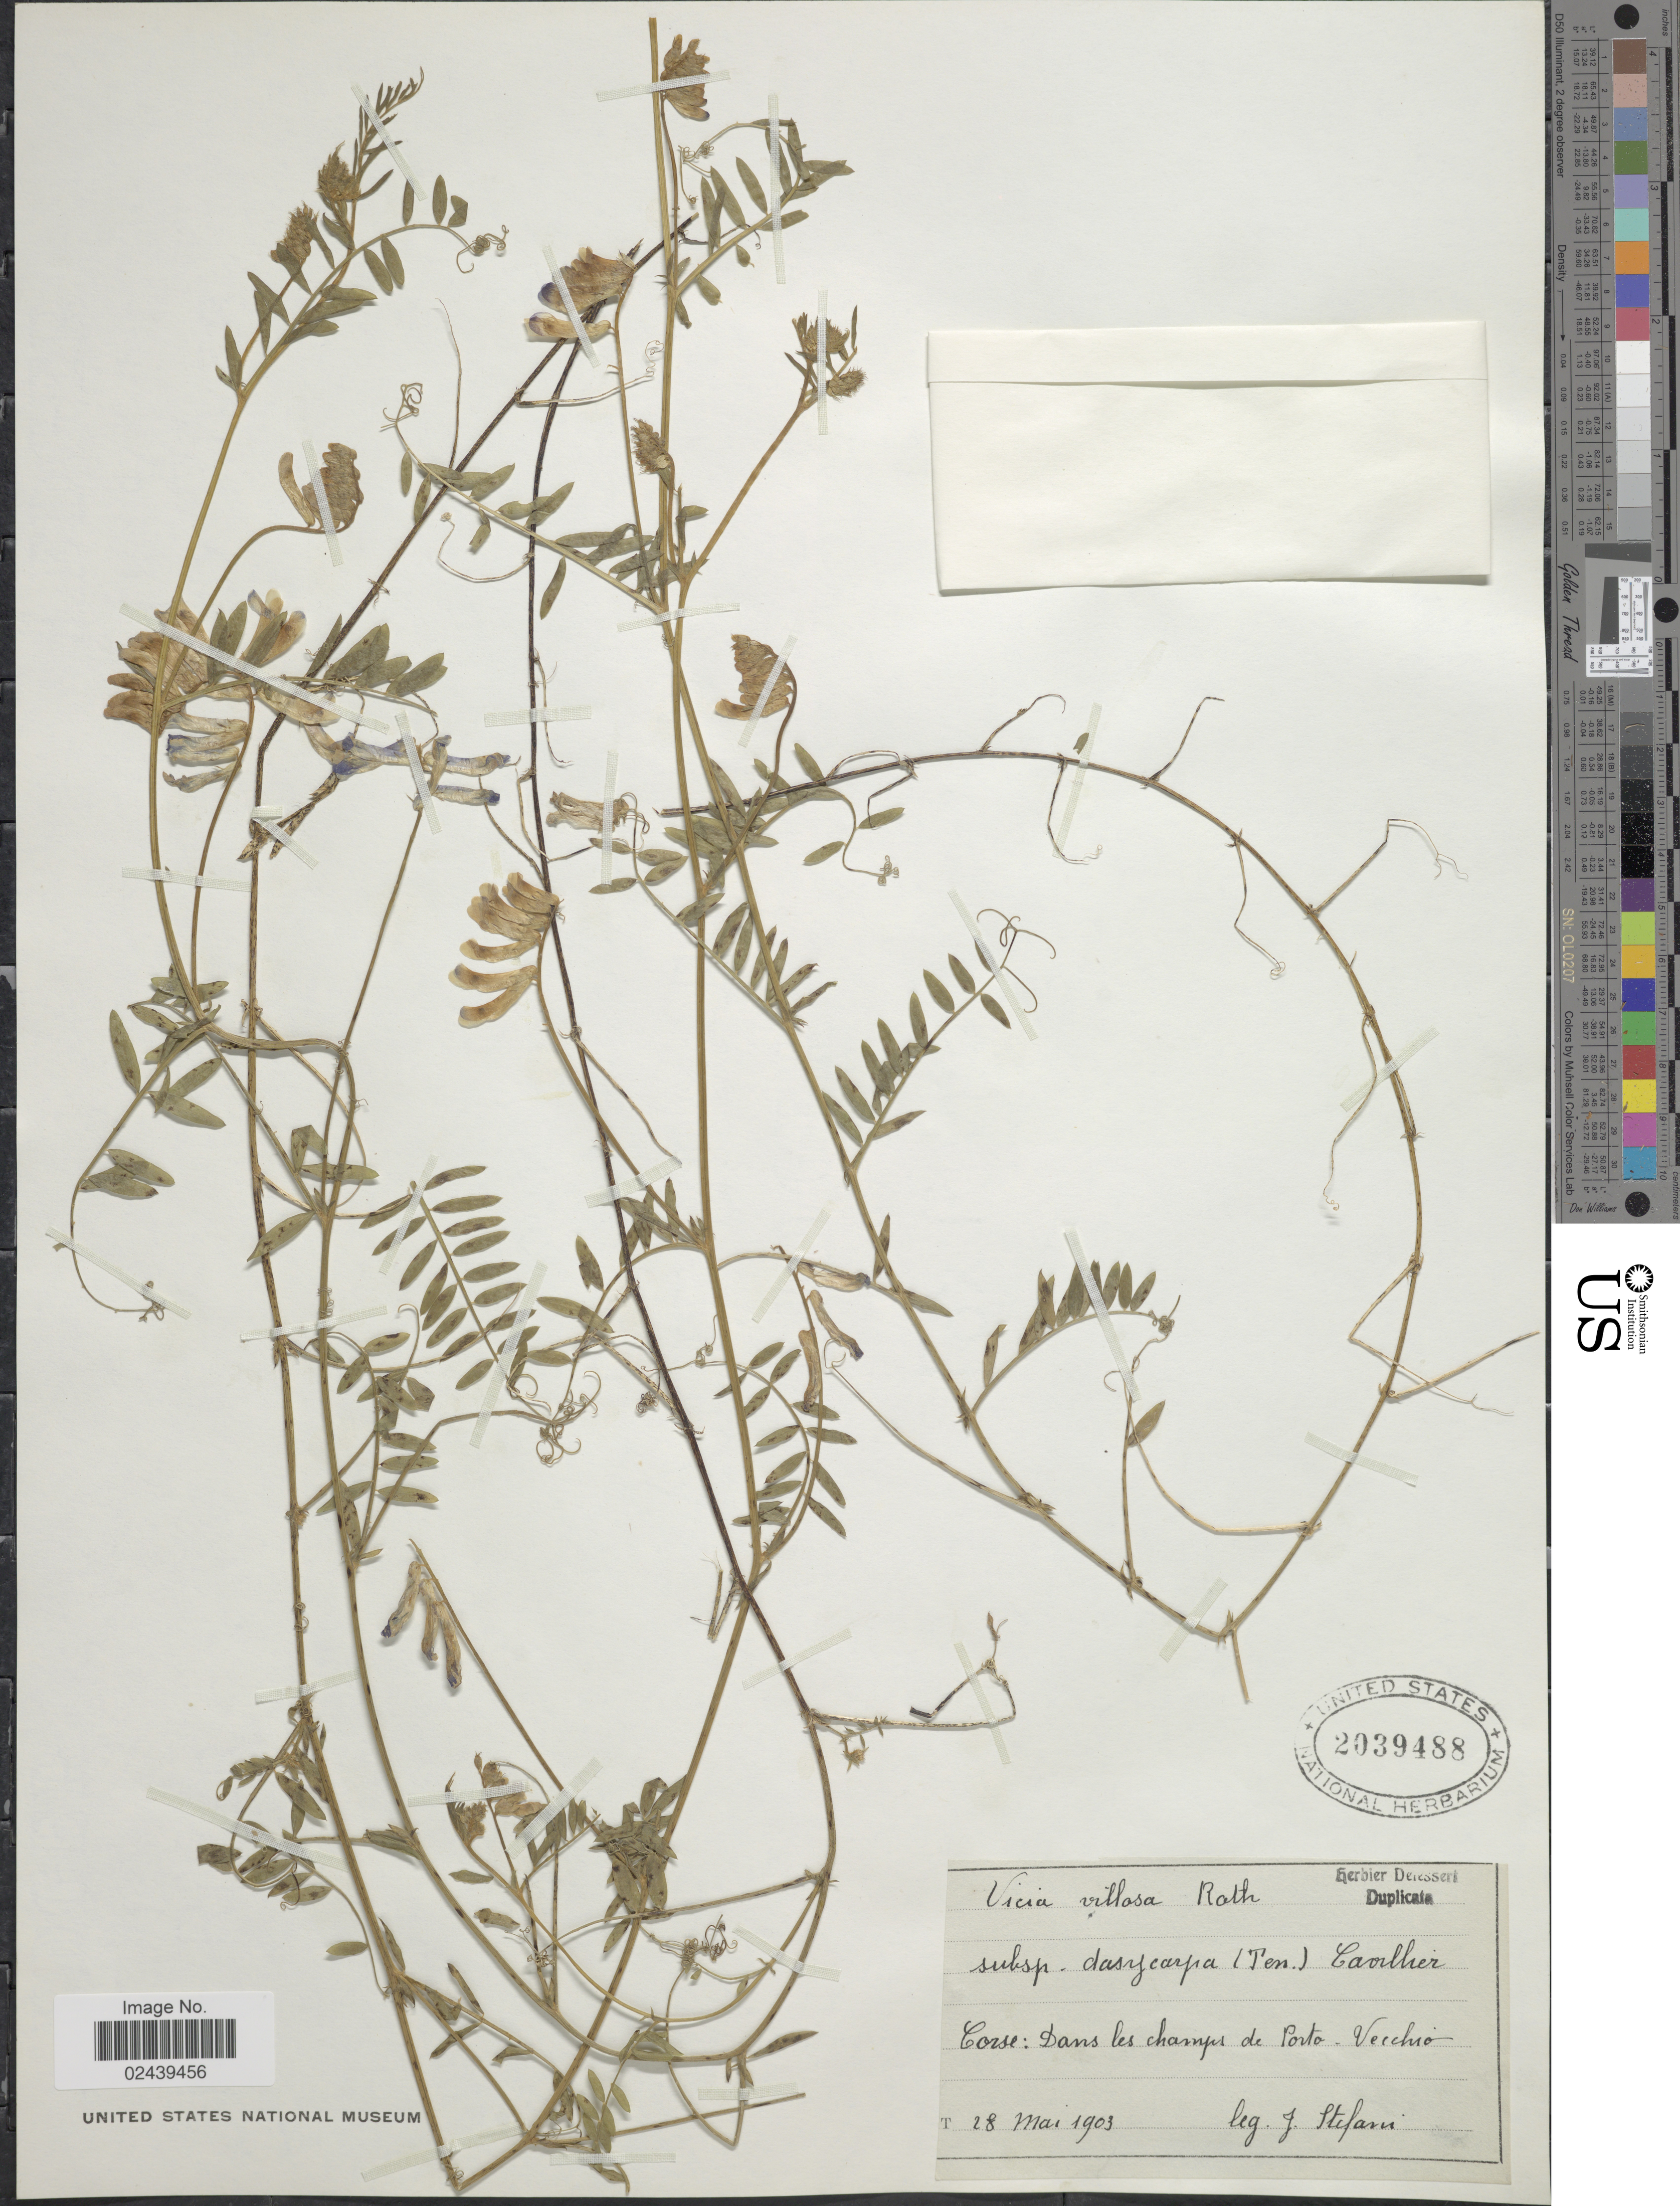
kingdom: Plantae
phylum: Tracheophyta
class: Magnoliopsida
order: Fabales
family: Fabaceae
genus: Vicia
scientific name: Vicia villosa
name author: Roth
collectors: J. Stefani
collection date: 1903-05-28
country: France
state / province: Corsica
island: Corse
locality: Corse: Dans les champs de Porto Verchio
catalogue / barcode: US 2039488